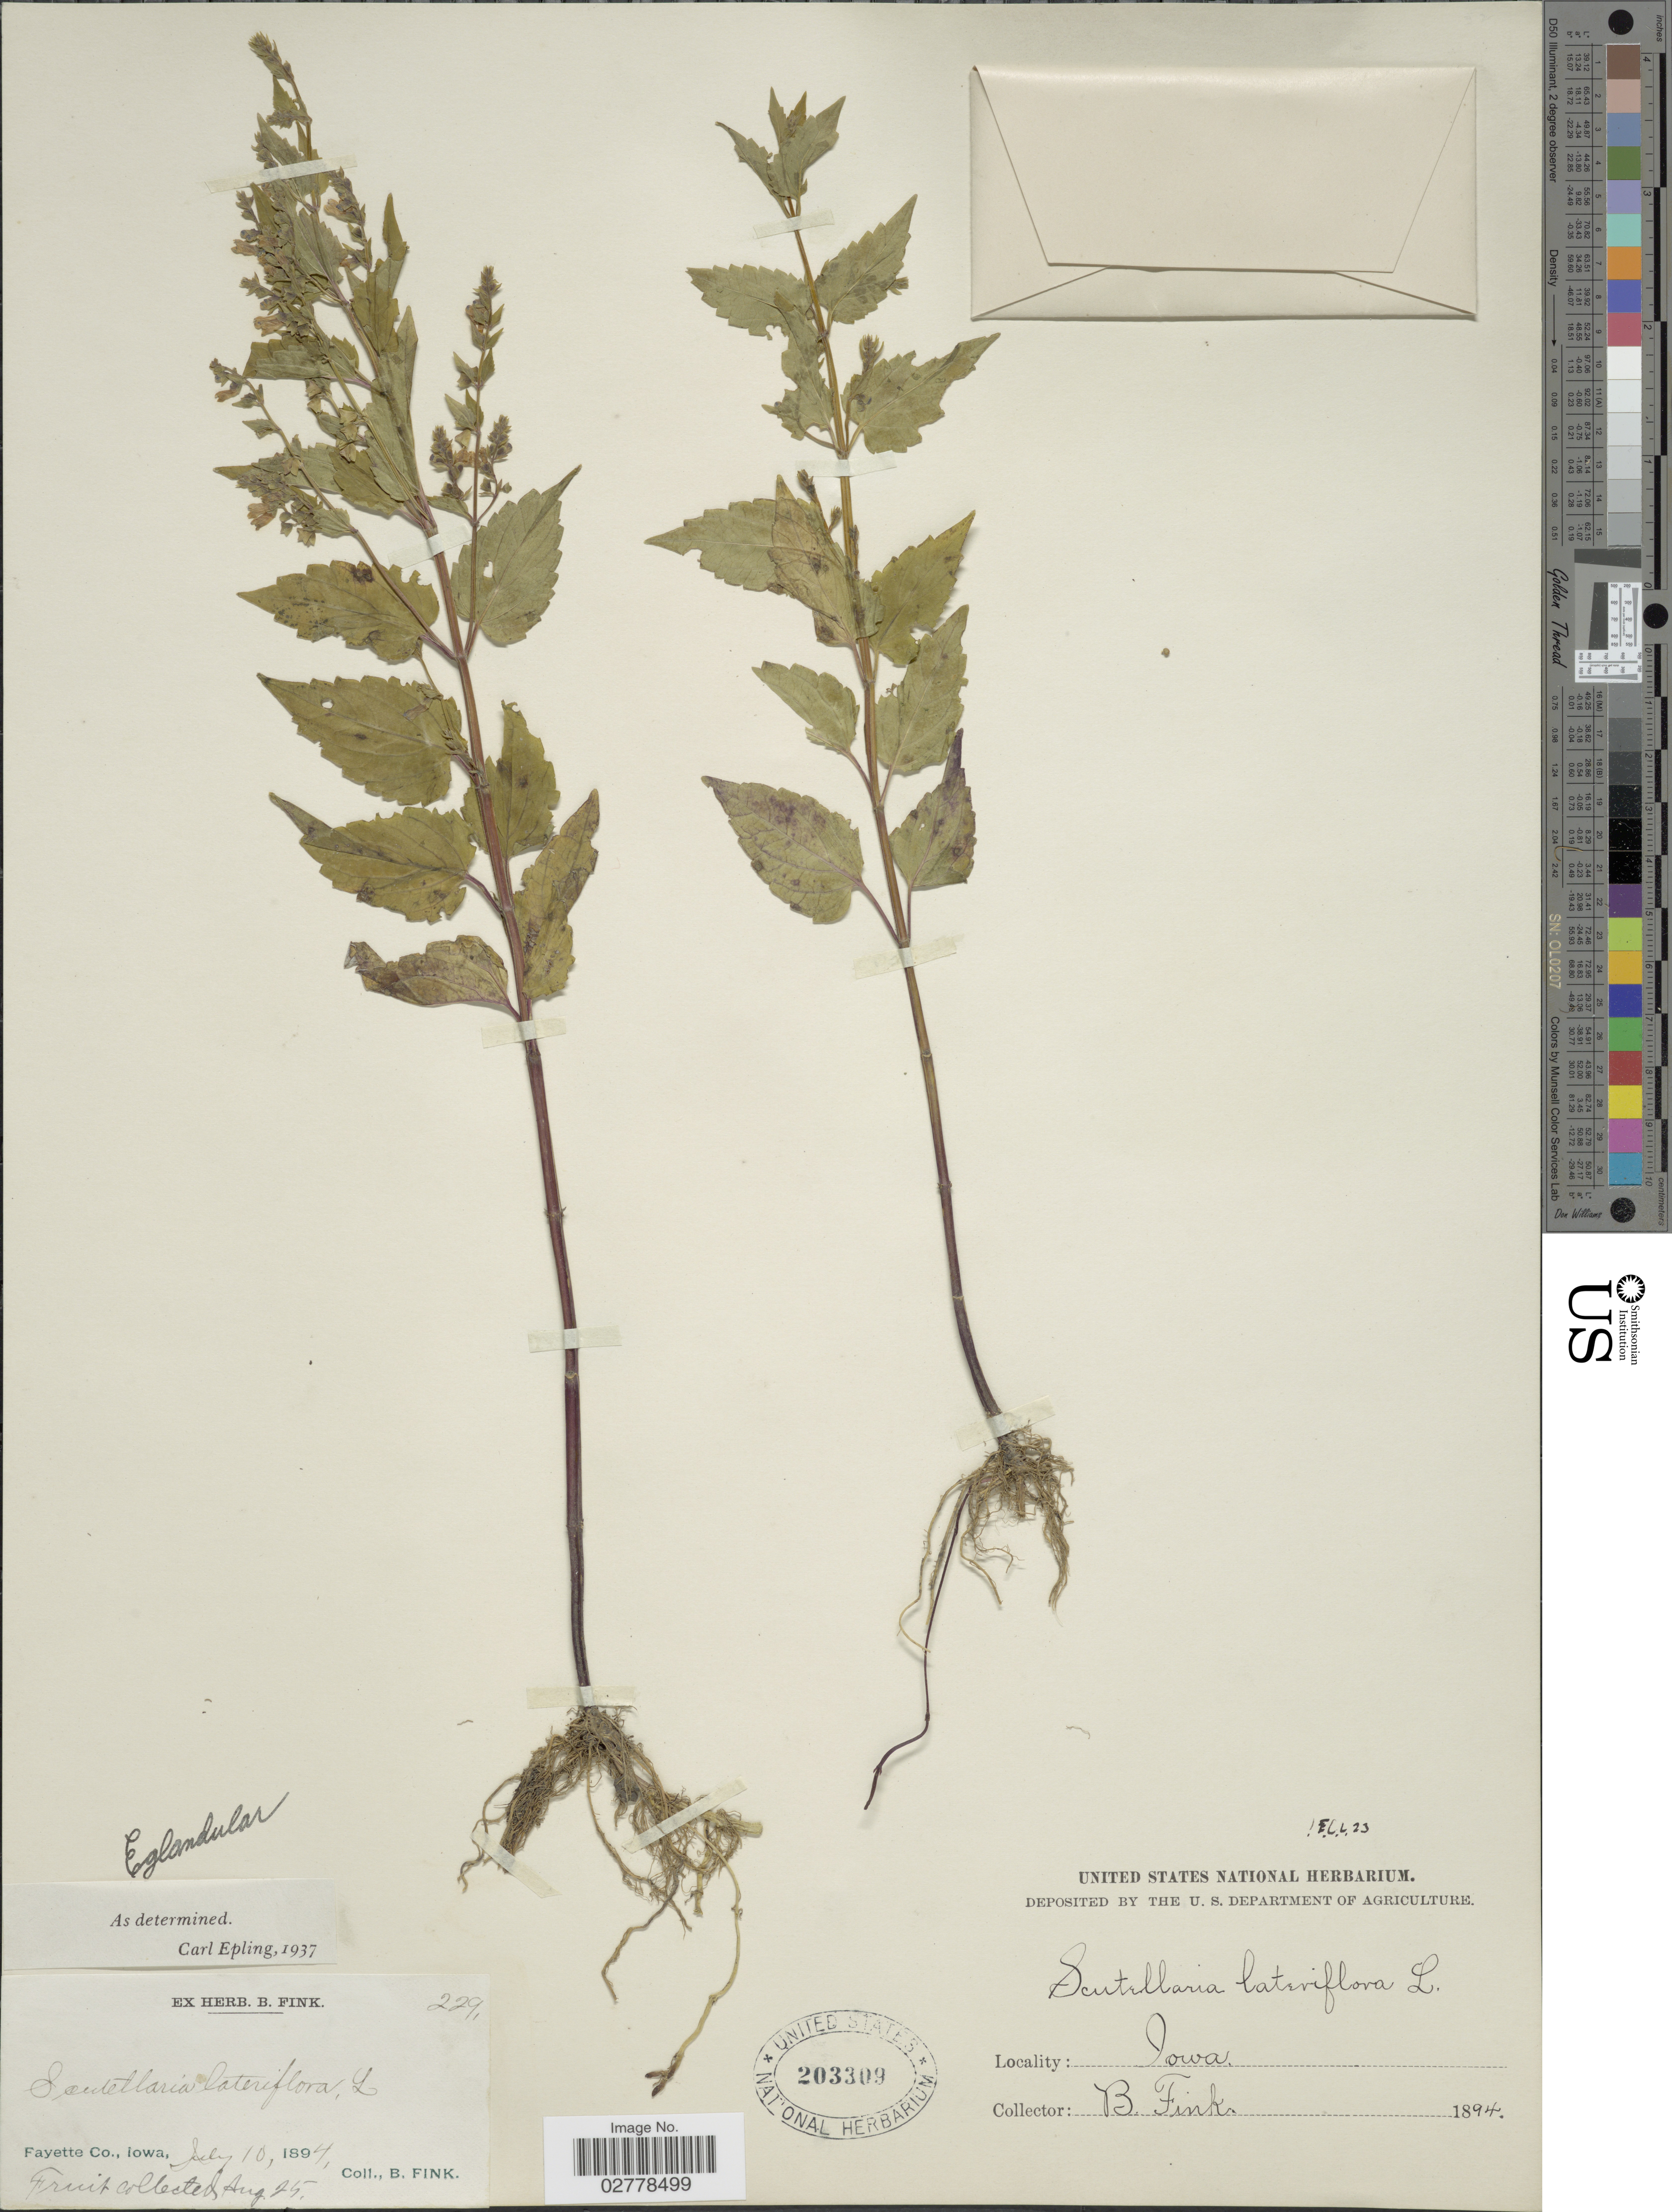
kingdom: Plantae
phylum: Tracheophyta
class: Magnoliopsida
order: Lamiales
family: Lamiaceae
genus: Scutellaria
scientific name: Scutellaria lateriflora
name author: L.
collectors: B. Fink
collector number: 229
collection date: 1894-07-10/1894-08-25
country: United States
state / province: Iowa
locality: Fayette Co.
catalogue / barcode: US 203309